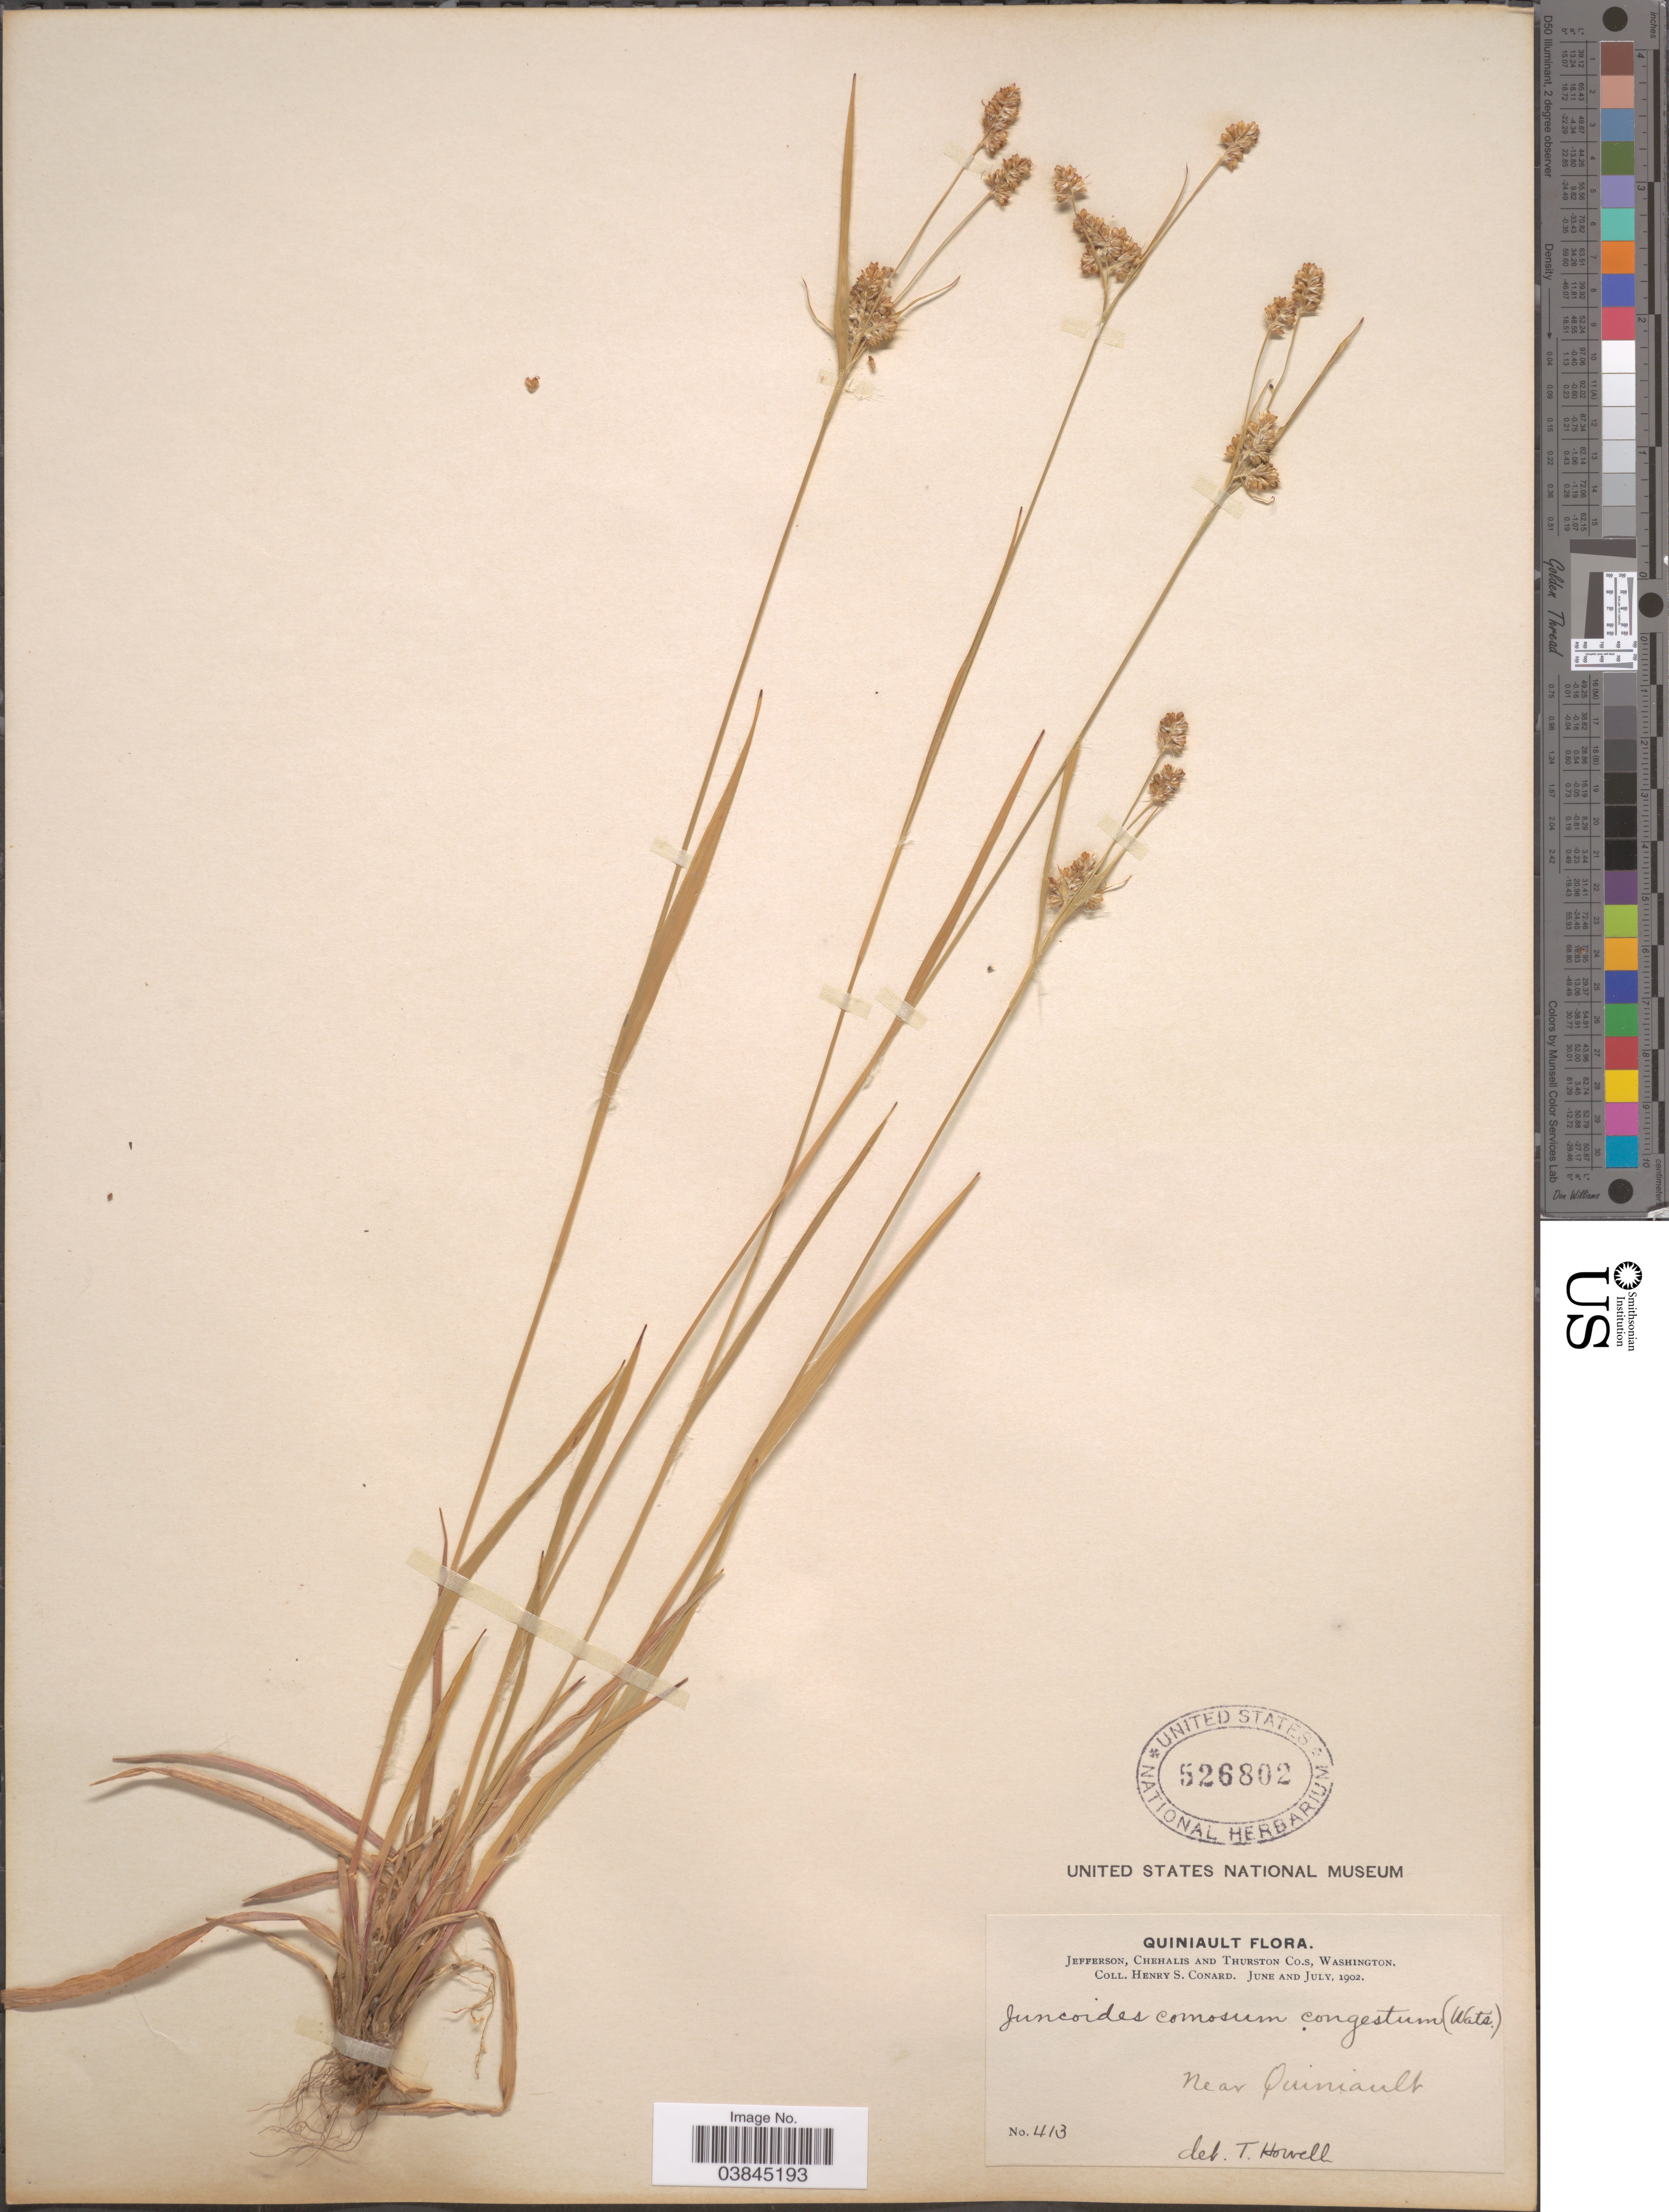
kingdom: Plantae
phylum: Tracheophyta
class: Liliopsida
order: Poales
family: Juncaceae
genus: Luzula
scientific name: Luzula campestris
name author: (L.) DC.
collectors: H. S. Conard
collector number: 413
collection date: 1902-06/1902-07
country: United States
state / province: Washington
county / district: Thurston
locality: Jefferson, Chehalis and Thurston Co.ss. Near Quiniault.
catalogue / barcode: US 526802